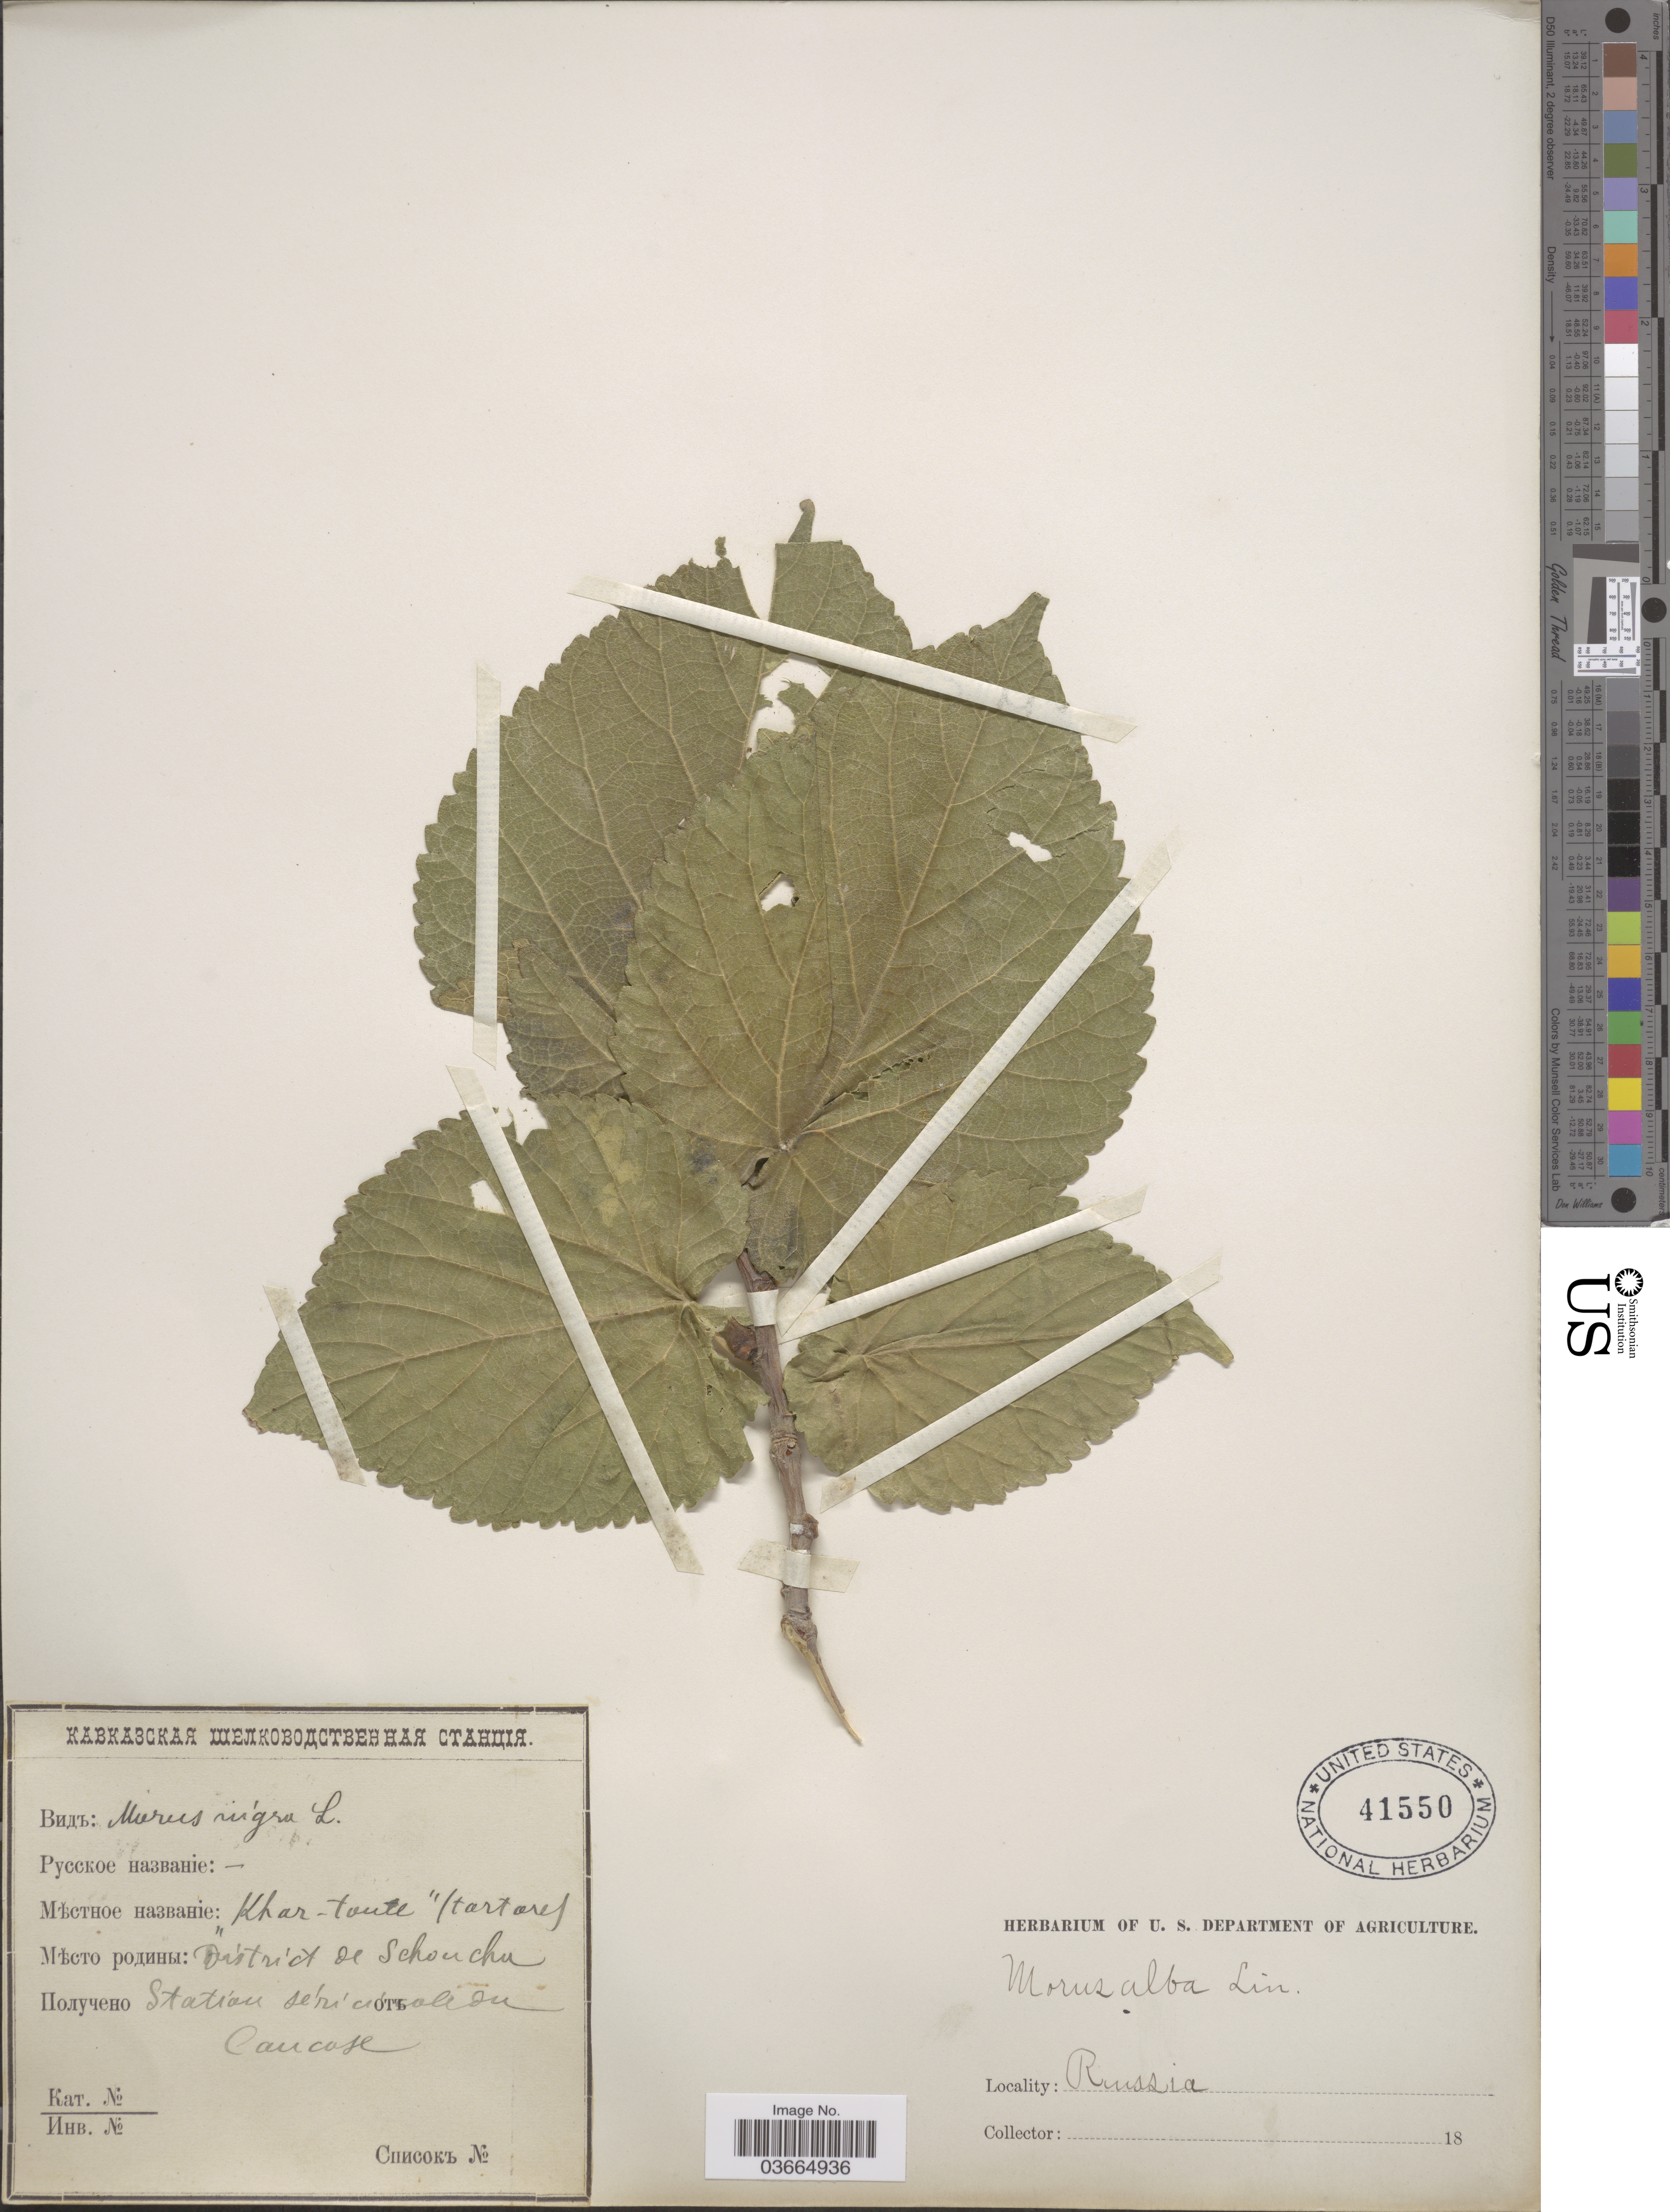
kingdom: Plantae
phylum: Tracheophyta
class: Magnoliopsida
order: Rosales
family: Moraceae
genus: Morus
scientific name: Morus nigra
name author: L.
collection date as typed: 18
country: Azerbaijan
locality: X District de Schoucha. X Station se'rici ! olidu* caucase.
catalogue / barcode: US 41550